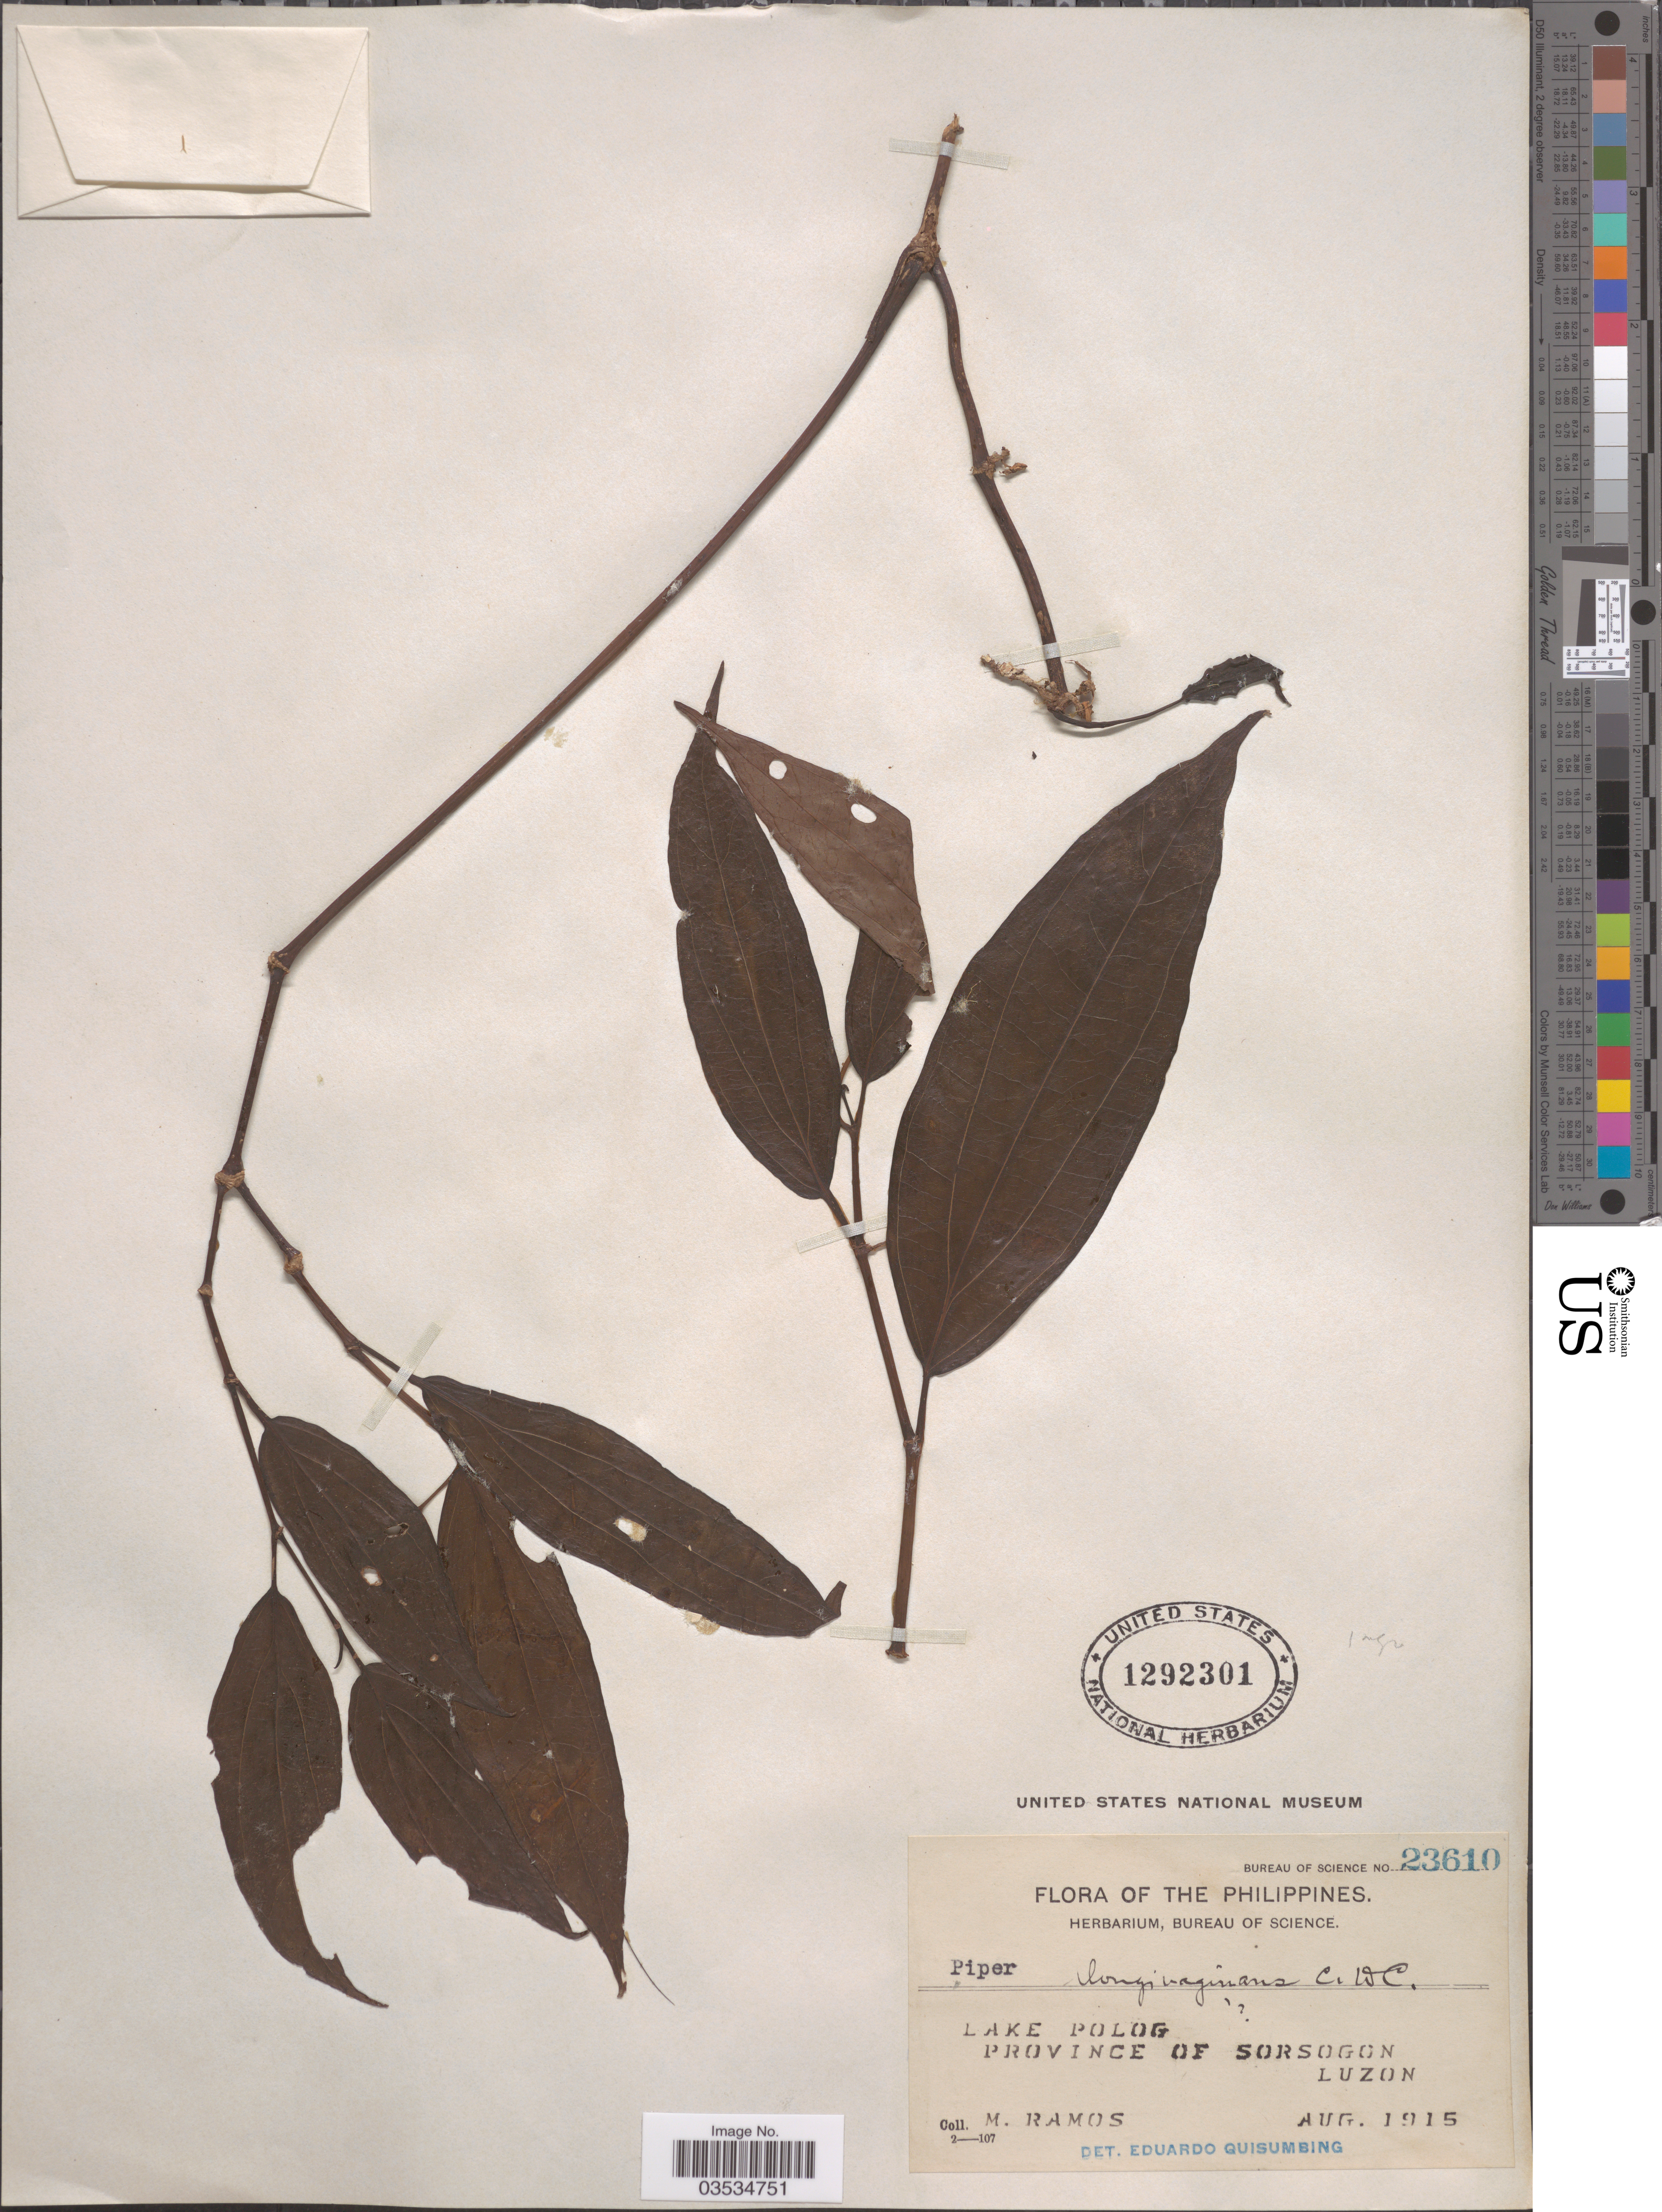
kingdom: Plantae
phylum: Tracheophyta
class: Magnoliopsida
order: Piperales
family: Piperaceae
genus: Piper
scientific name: Piper longivaginans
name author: C. DC.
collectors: M. Ramos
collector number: Bureau of Science 23610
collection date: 1915-08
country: Philippines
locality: Lake Polog. Province of Sorsogon. Luzon.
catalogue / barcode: US 1292301